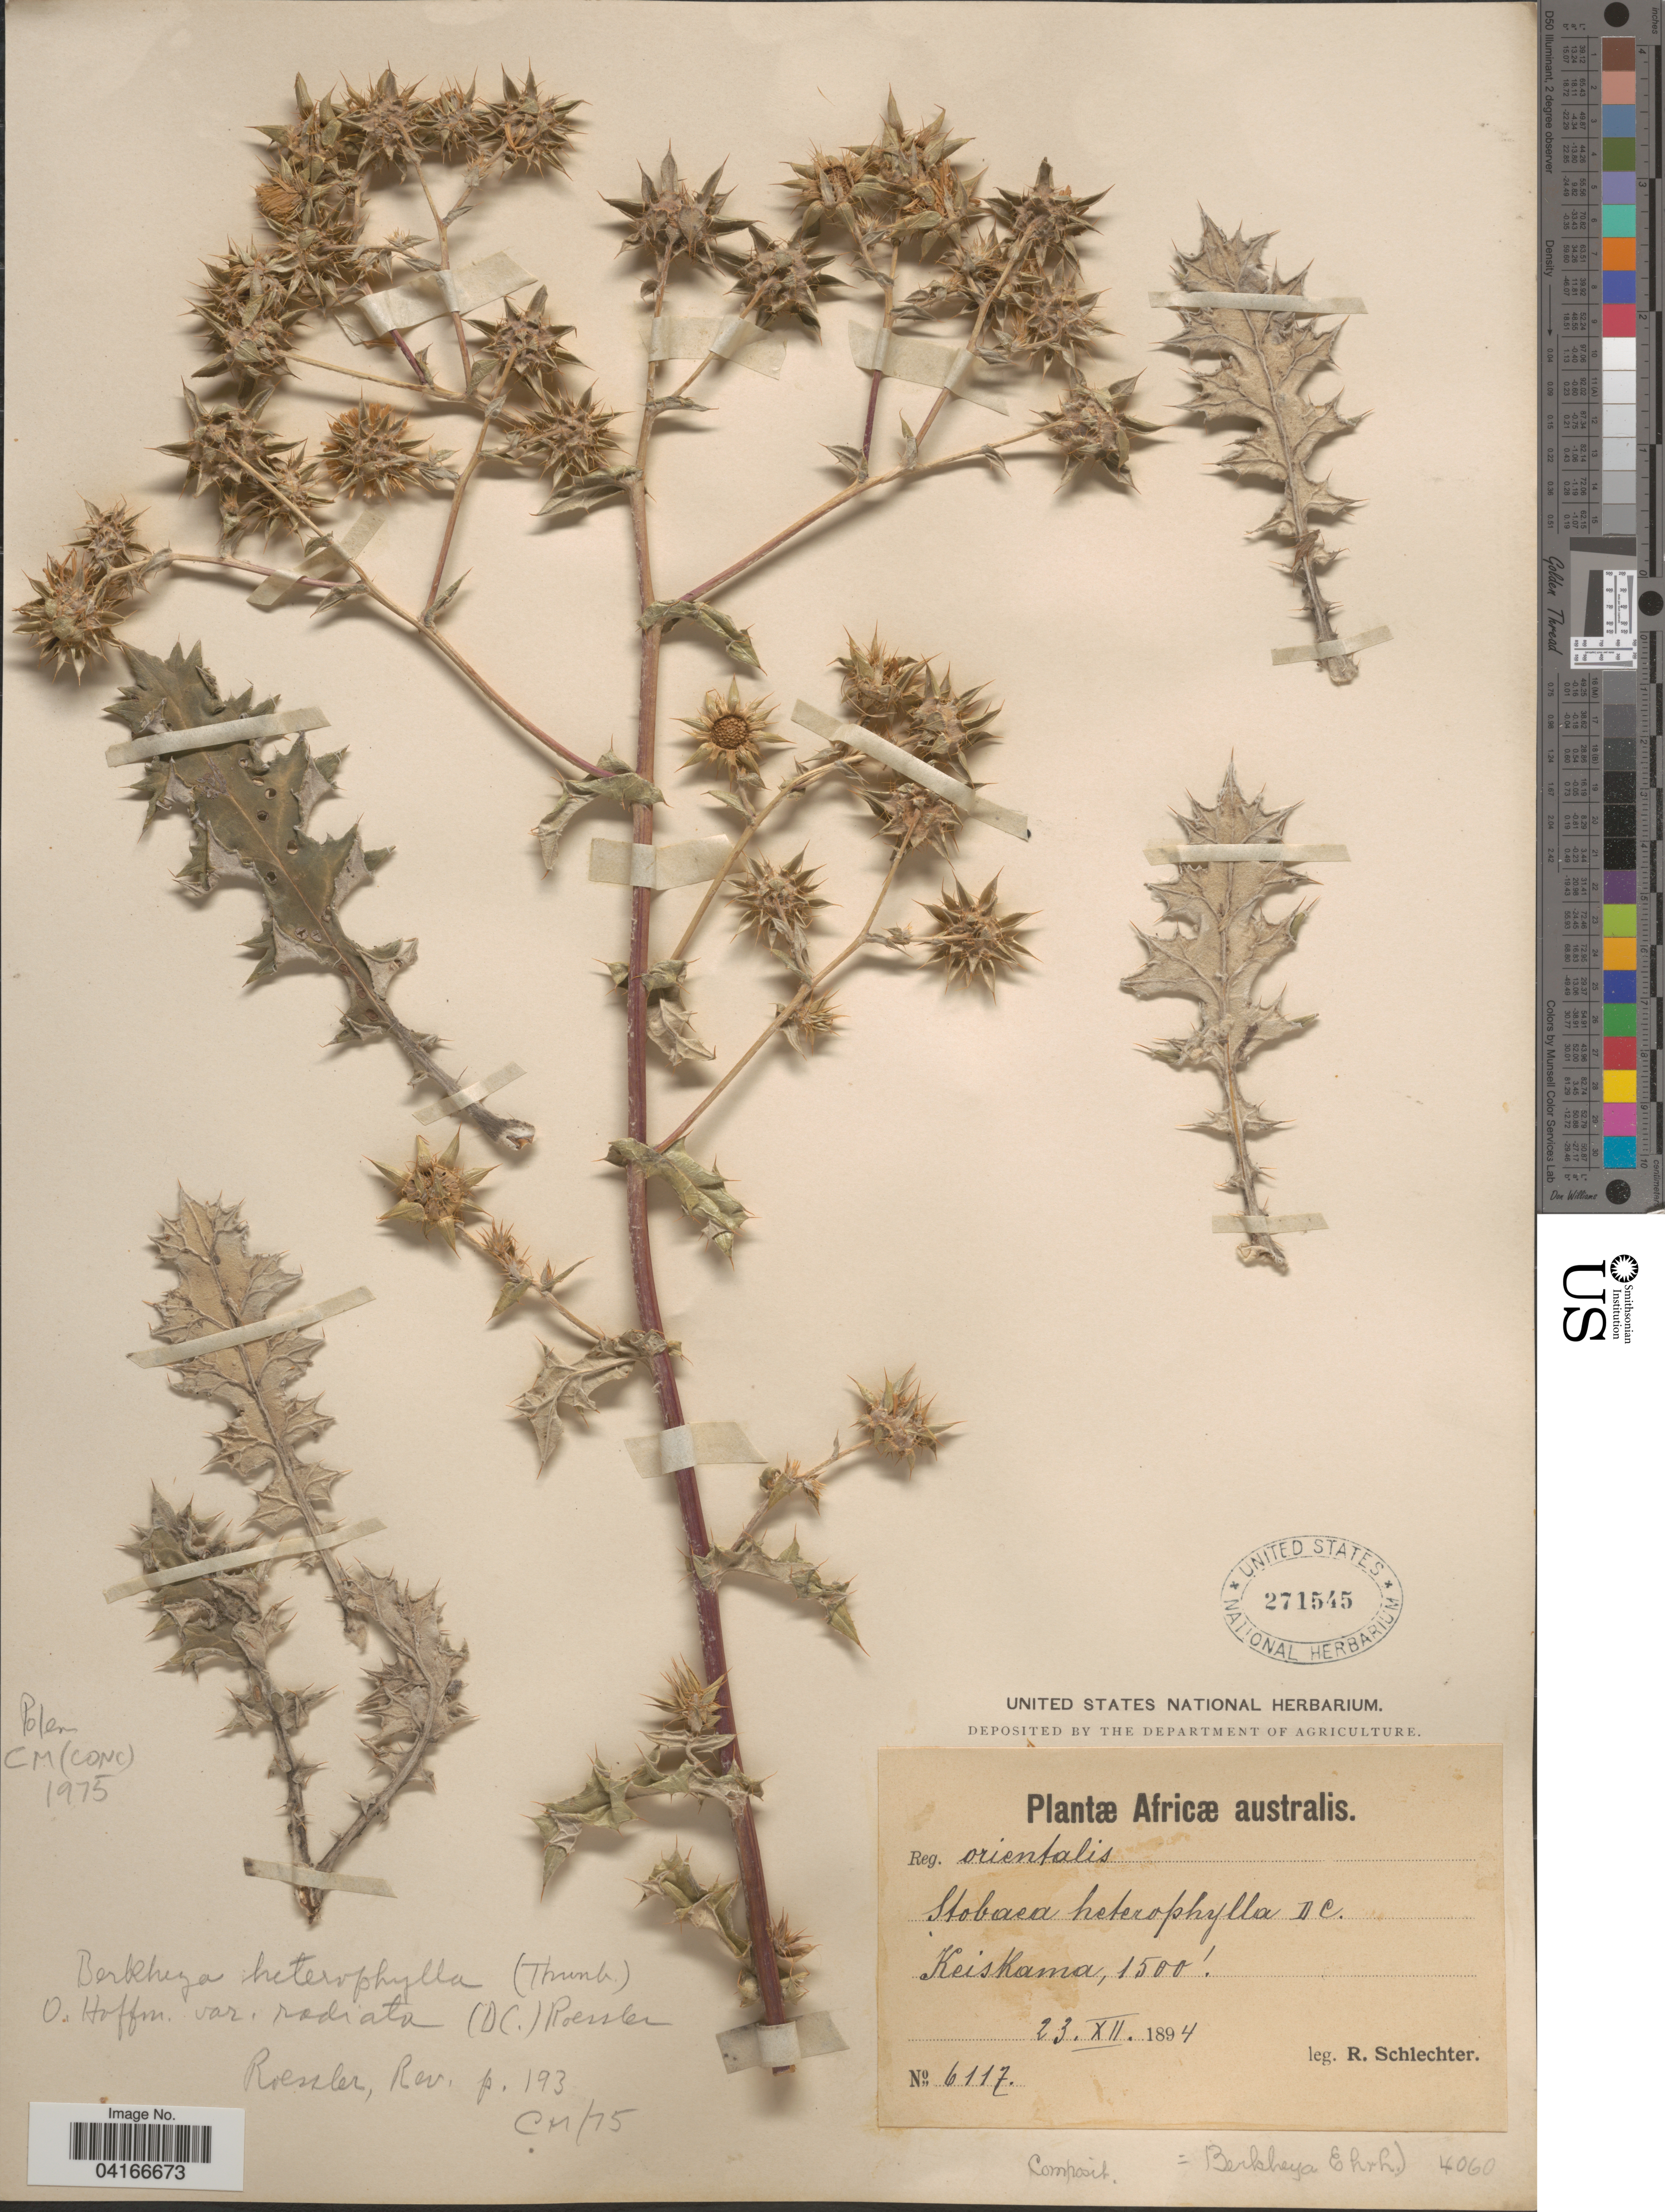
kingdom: Plantae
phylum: Tracheophyta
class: Magnoliopsida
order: Asterales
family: Asteraceae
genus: Berkheya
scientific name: Berkheya heterophylla var. radiata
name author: (DC.) Roessler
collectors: F. R. R. Schlechter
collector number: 6117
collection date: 1894-12-23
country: South Africa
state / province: Eastern Cape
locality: Africæ australis. Keiskama.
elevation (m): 457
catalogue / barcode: US 271545